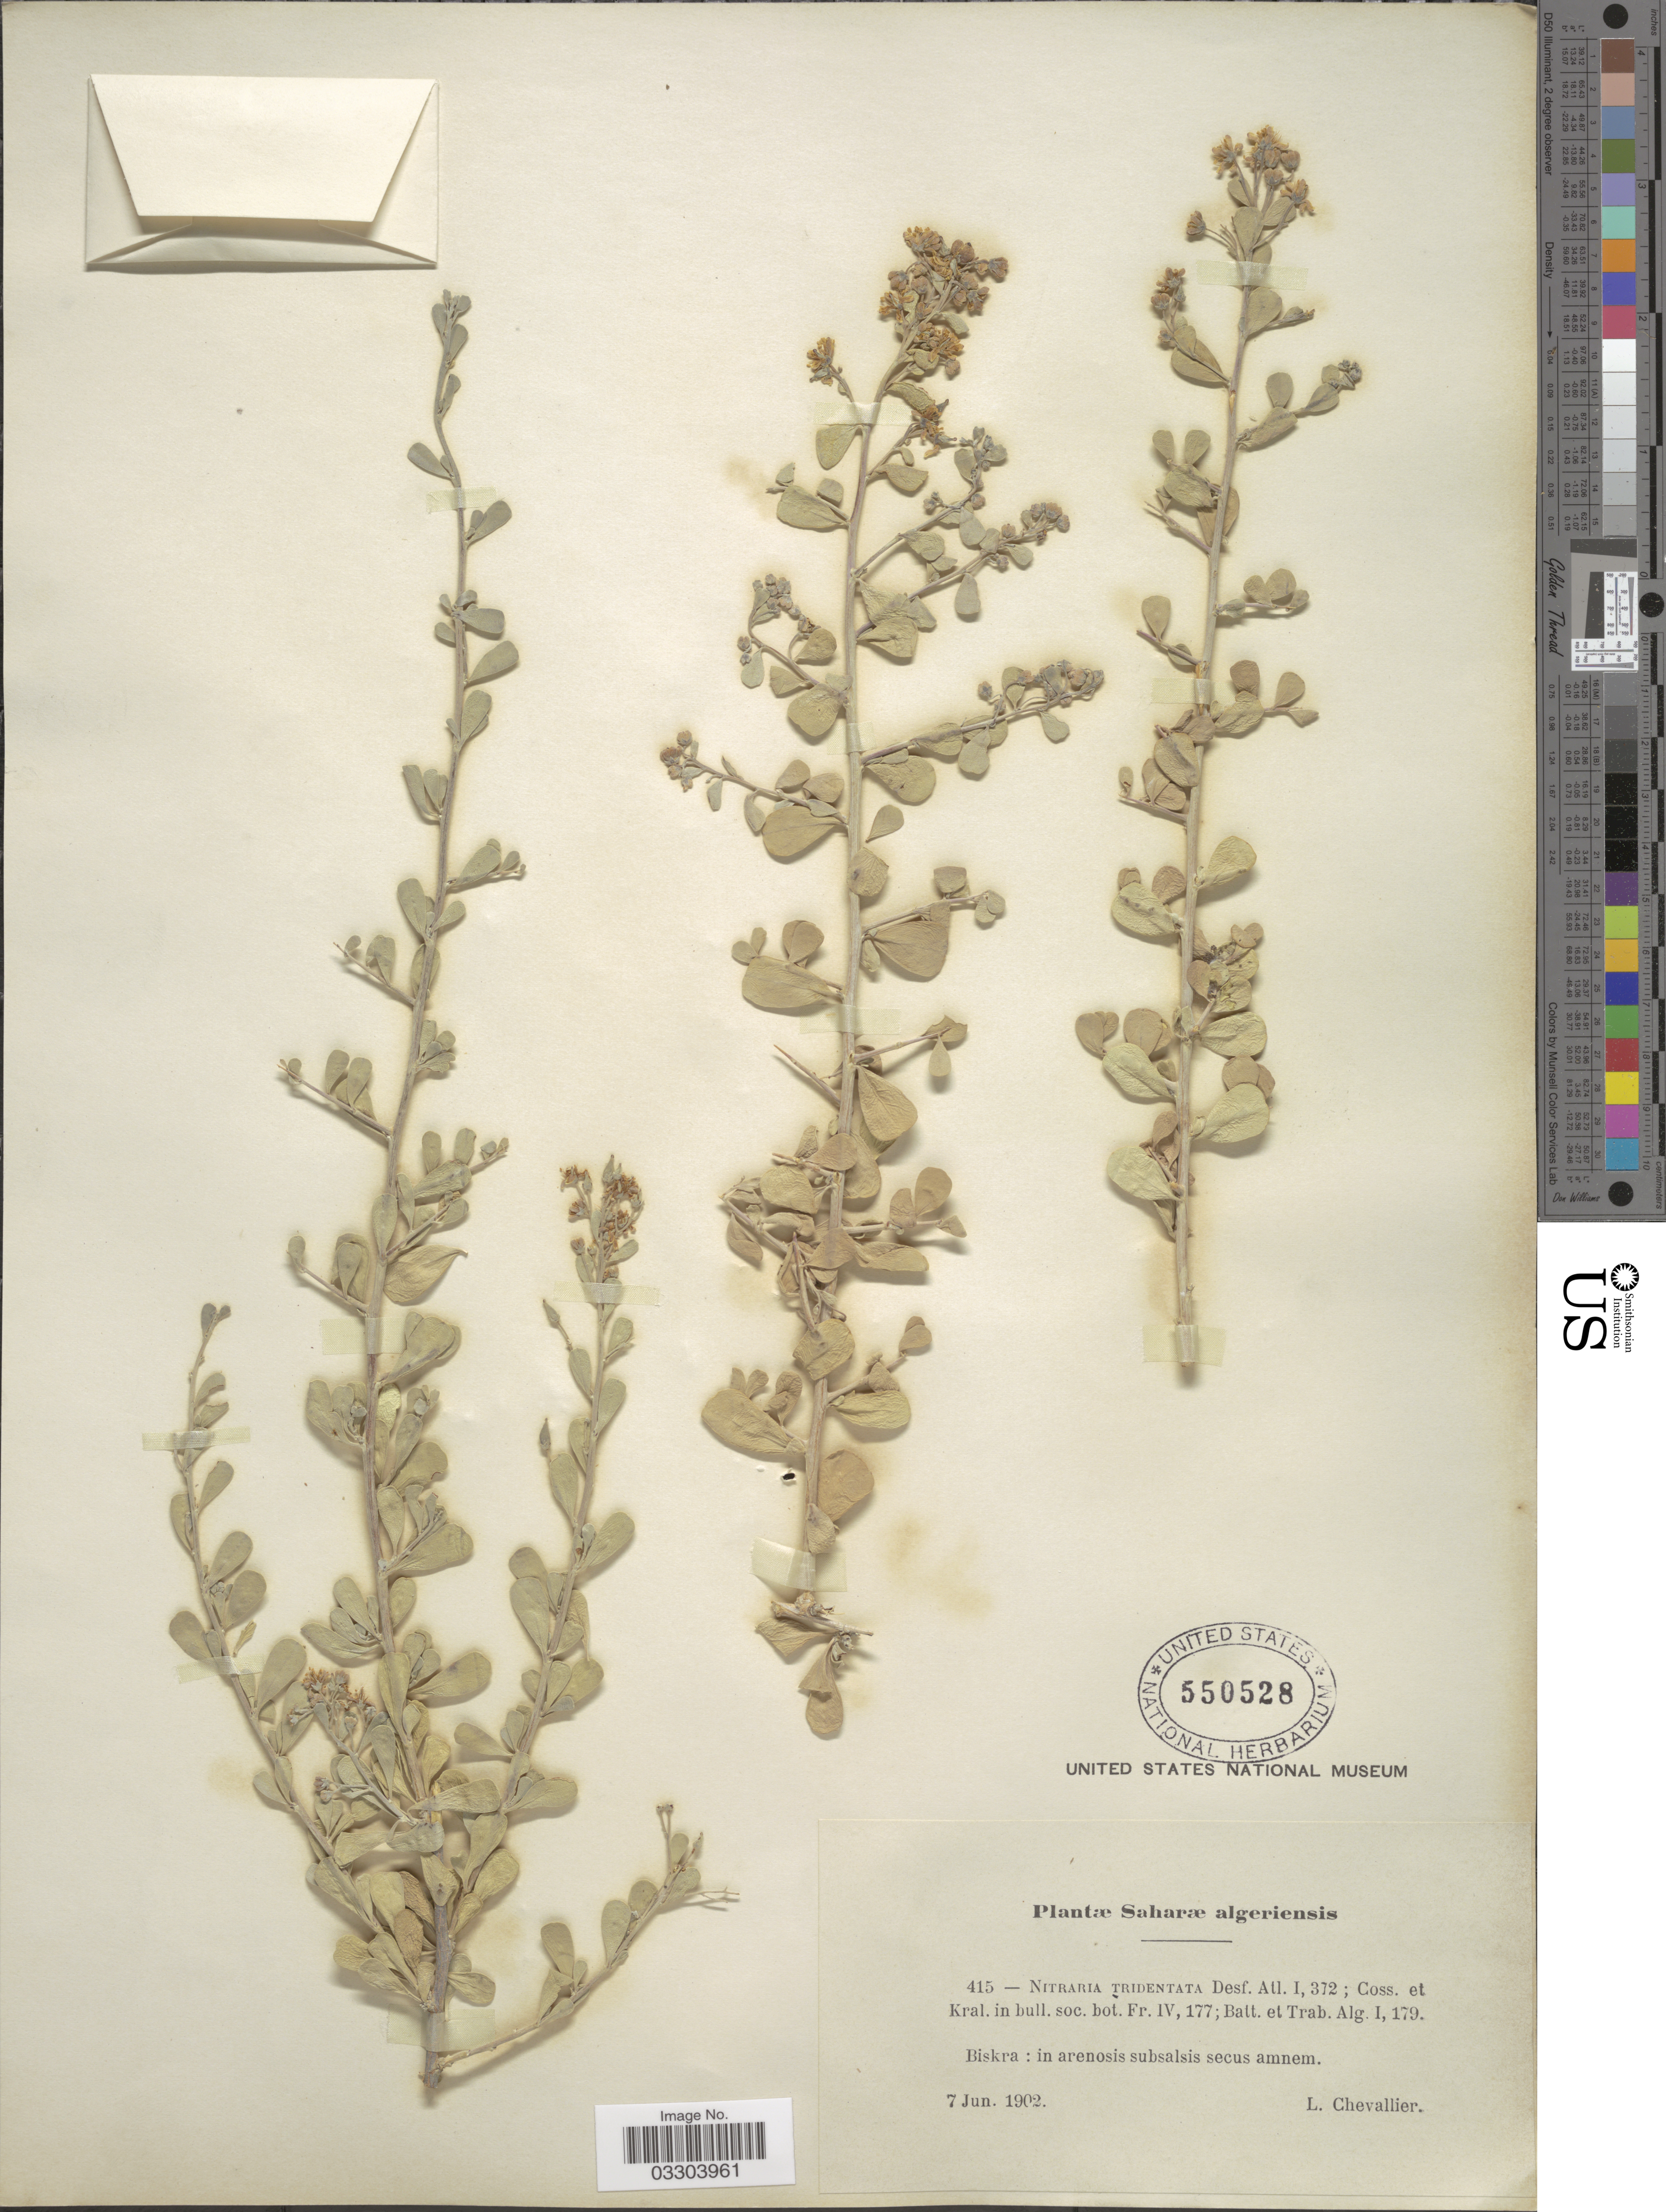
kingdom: Plantae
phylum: Tracheophyta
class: Magnoliopsida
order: Sapindales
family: Nitrariaceae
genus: Nitraria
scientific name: Nitraria retusa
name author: (Forssk.) Asch.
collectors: L. Chevallier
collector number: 415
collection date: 1902-06-07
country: Algeria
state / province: Biskra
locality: Saharæ algeriensis. Biskra: in arenosis subsalsis secus amnem.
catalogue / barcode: US 550528